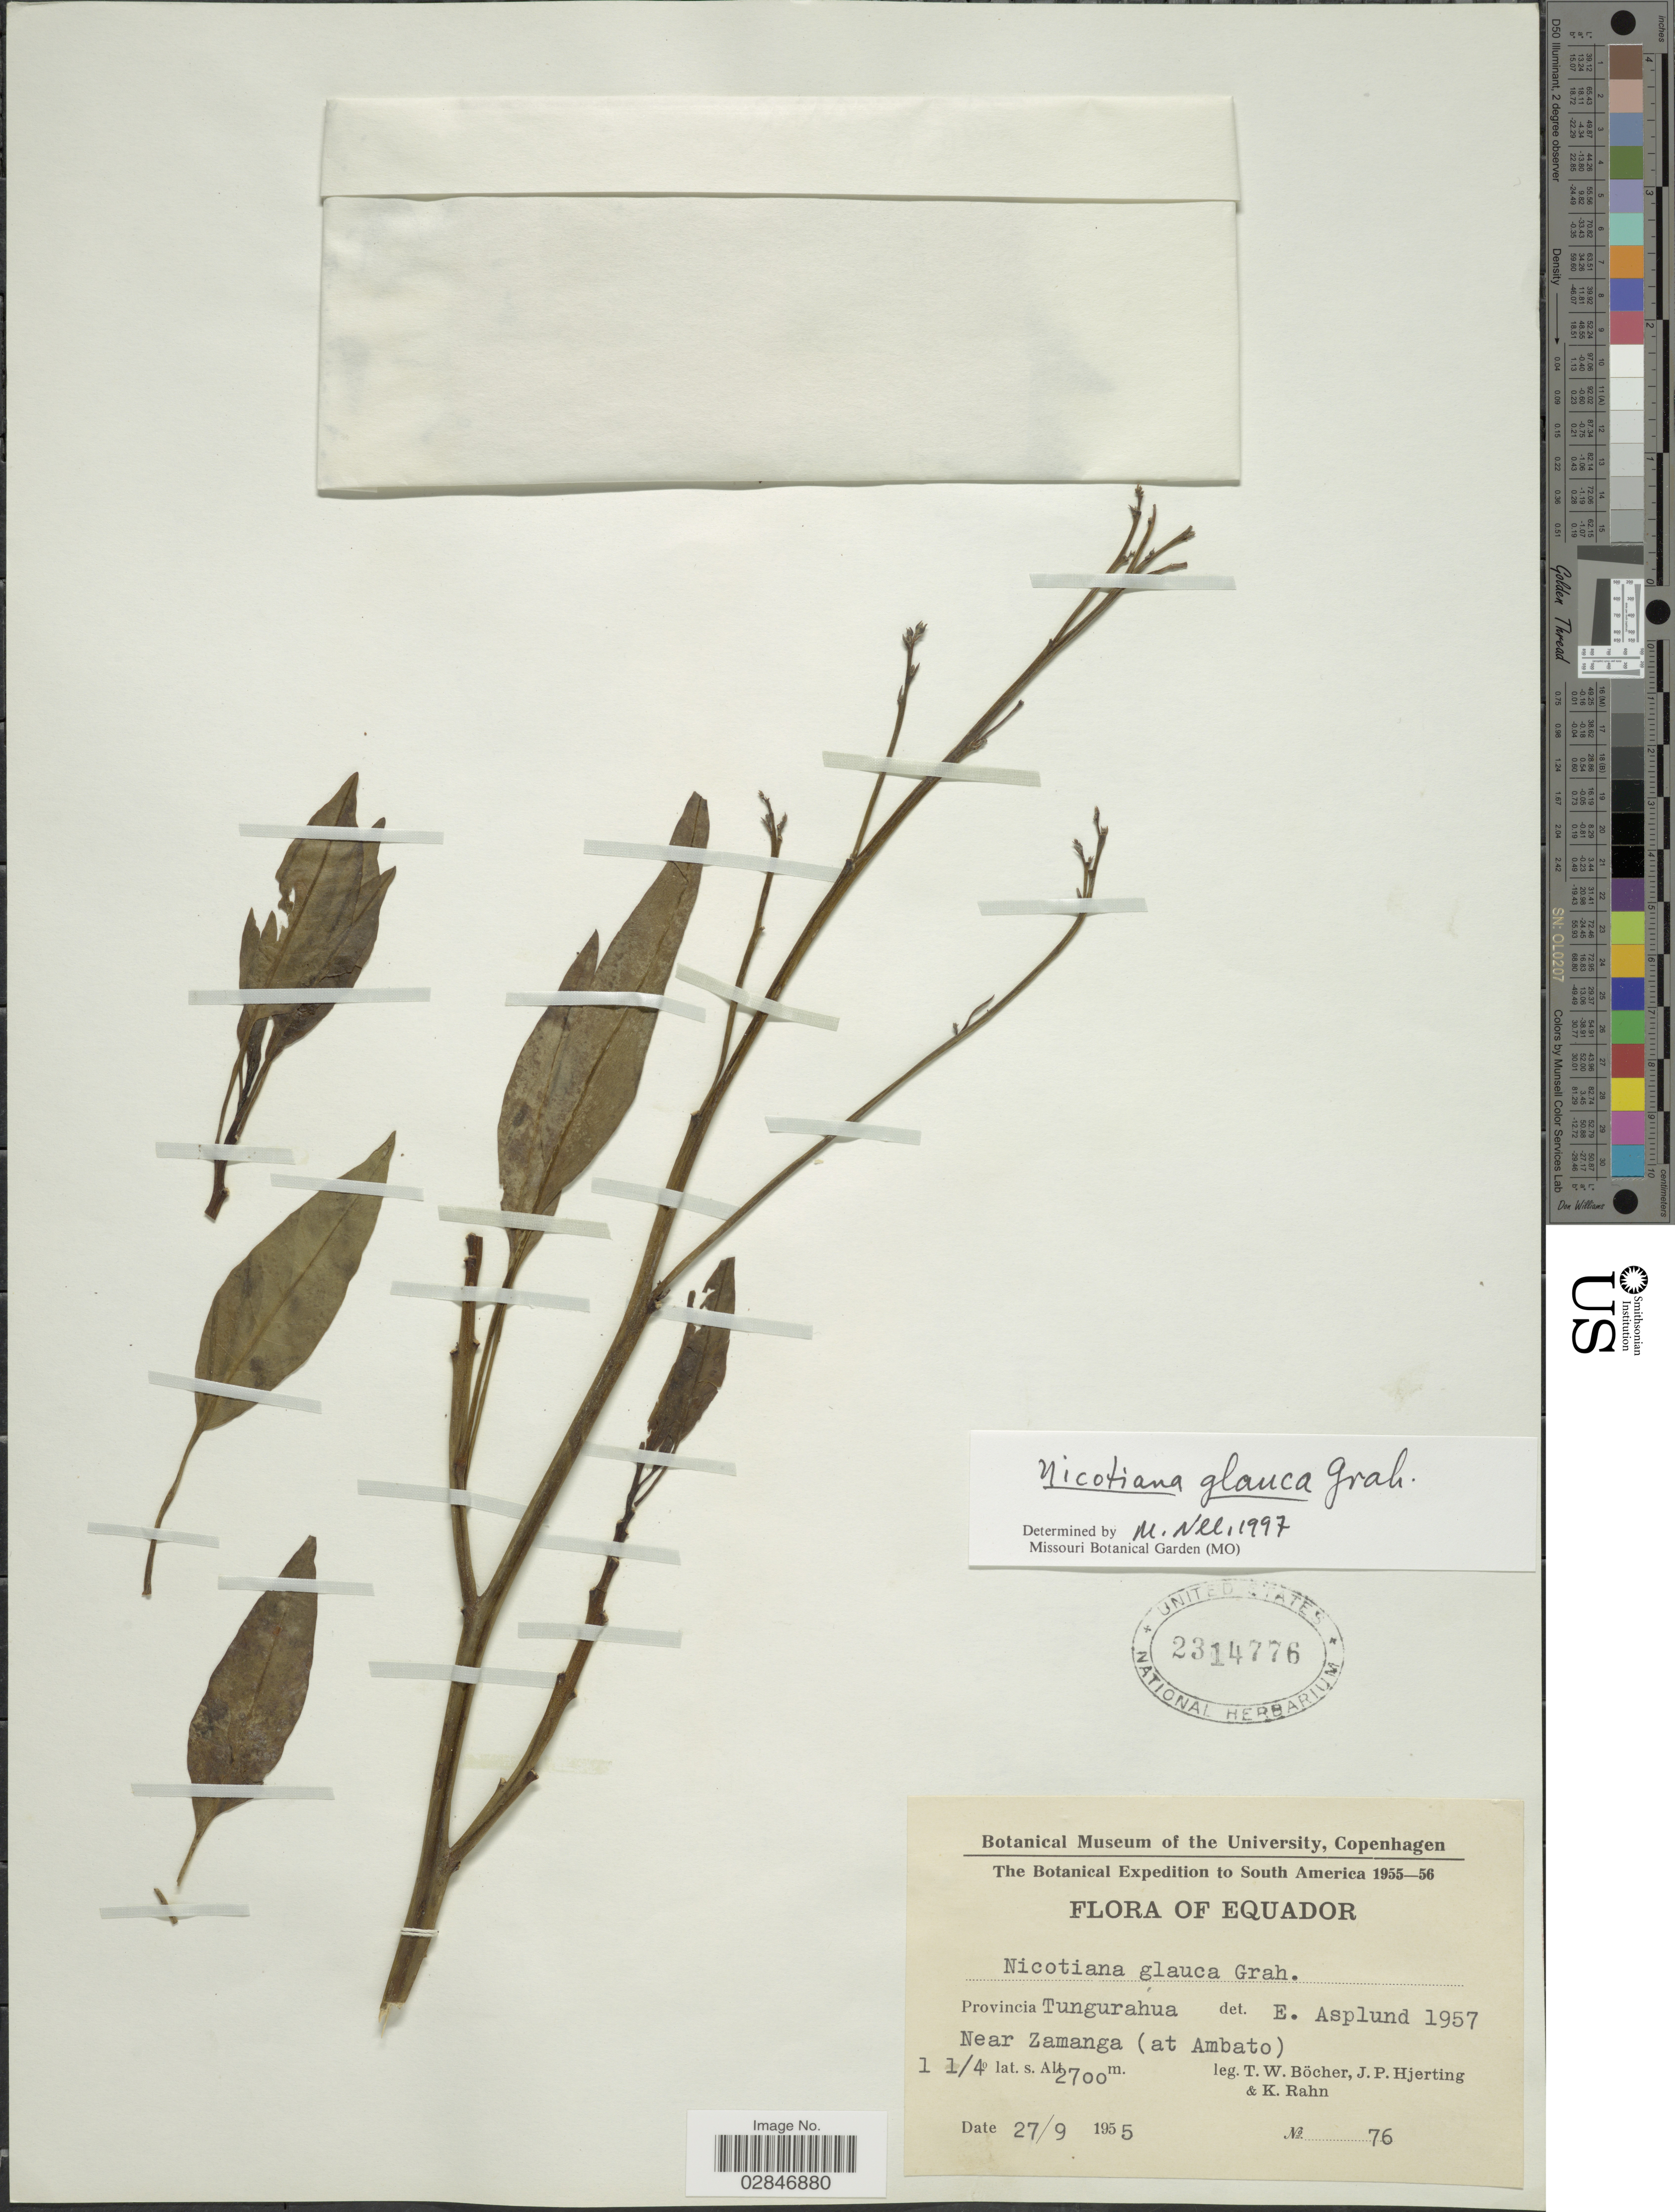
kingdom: Plantae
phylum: Tracheophyta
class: Magnoliopsida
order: Solanales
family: Solanaceae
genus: Nicotiana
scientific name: Nicotiana glauca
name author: Graham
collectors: T. Böcher, J. P. Hjerting & K. Rahn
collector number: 76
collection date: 1955-09-27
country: Ecuador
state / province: Tungurahua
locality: Near Zamanga (at Ambato).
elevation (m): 2700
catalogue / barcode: US 2314776